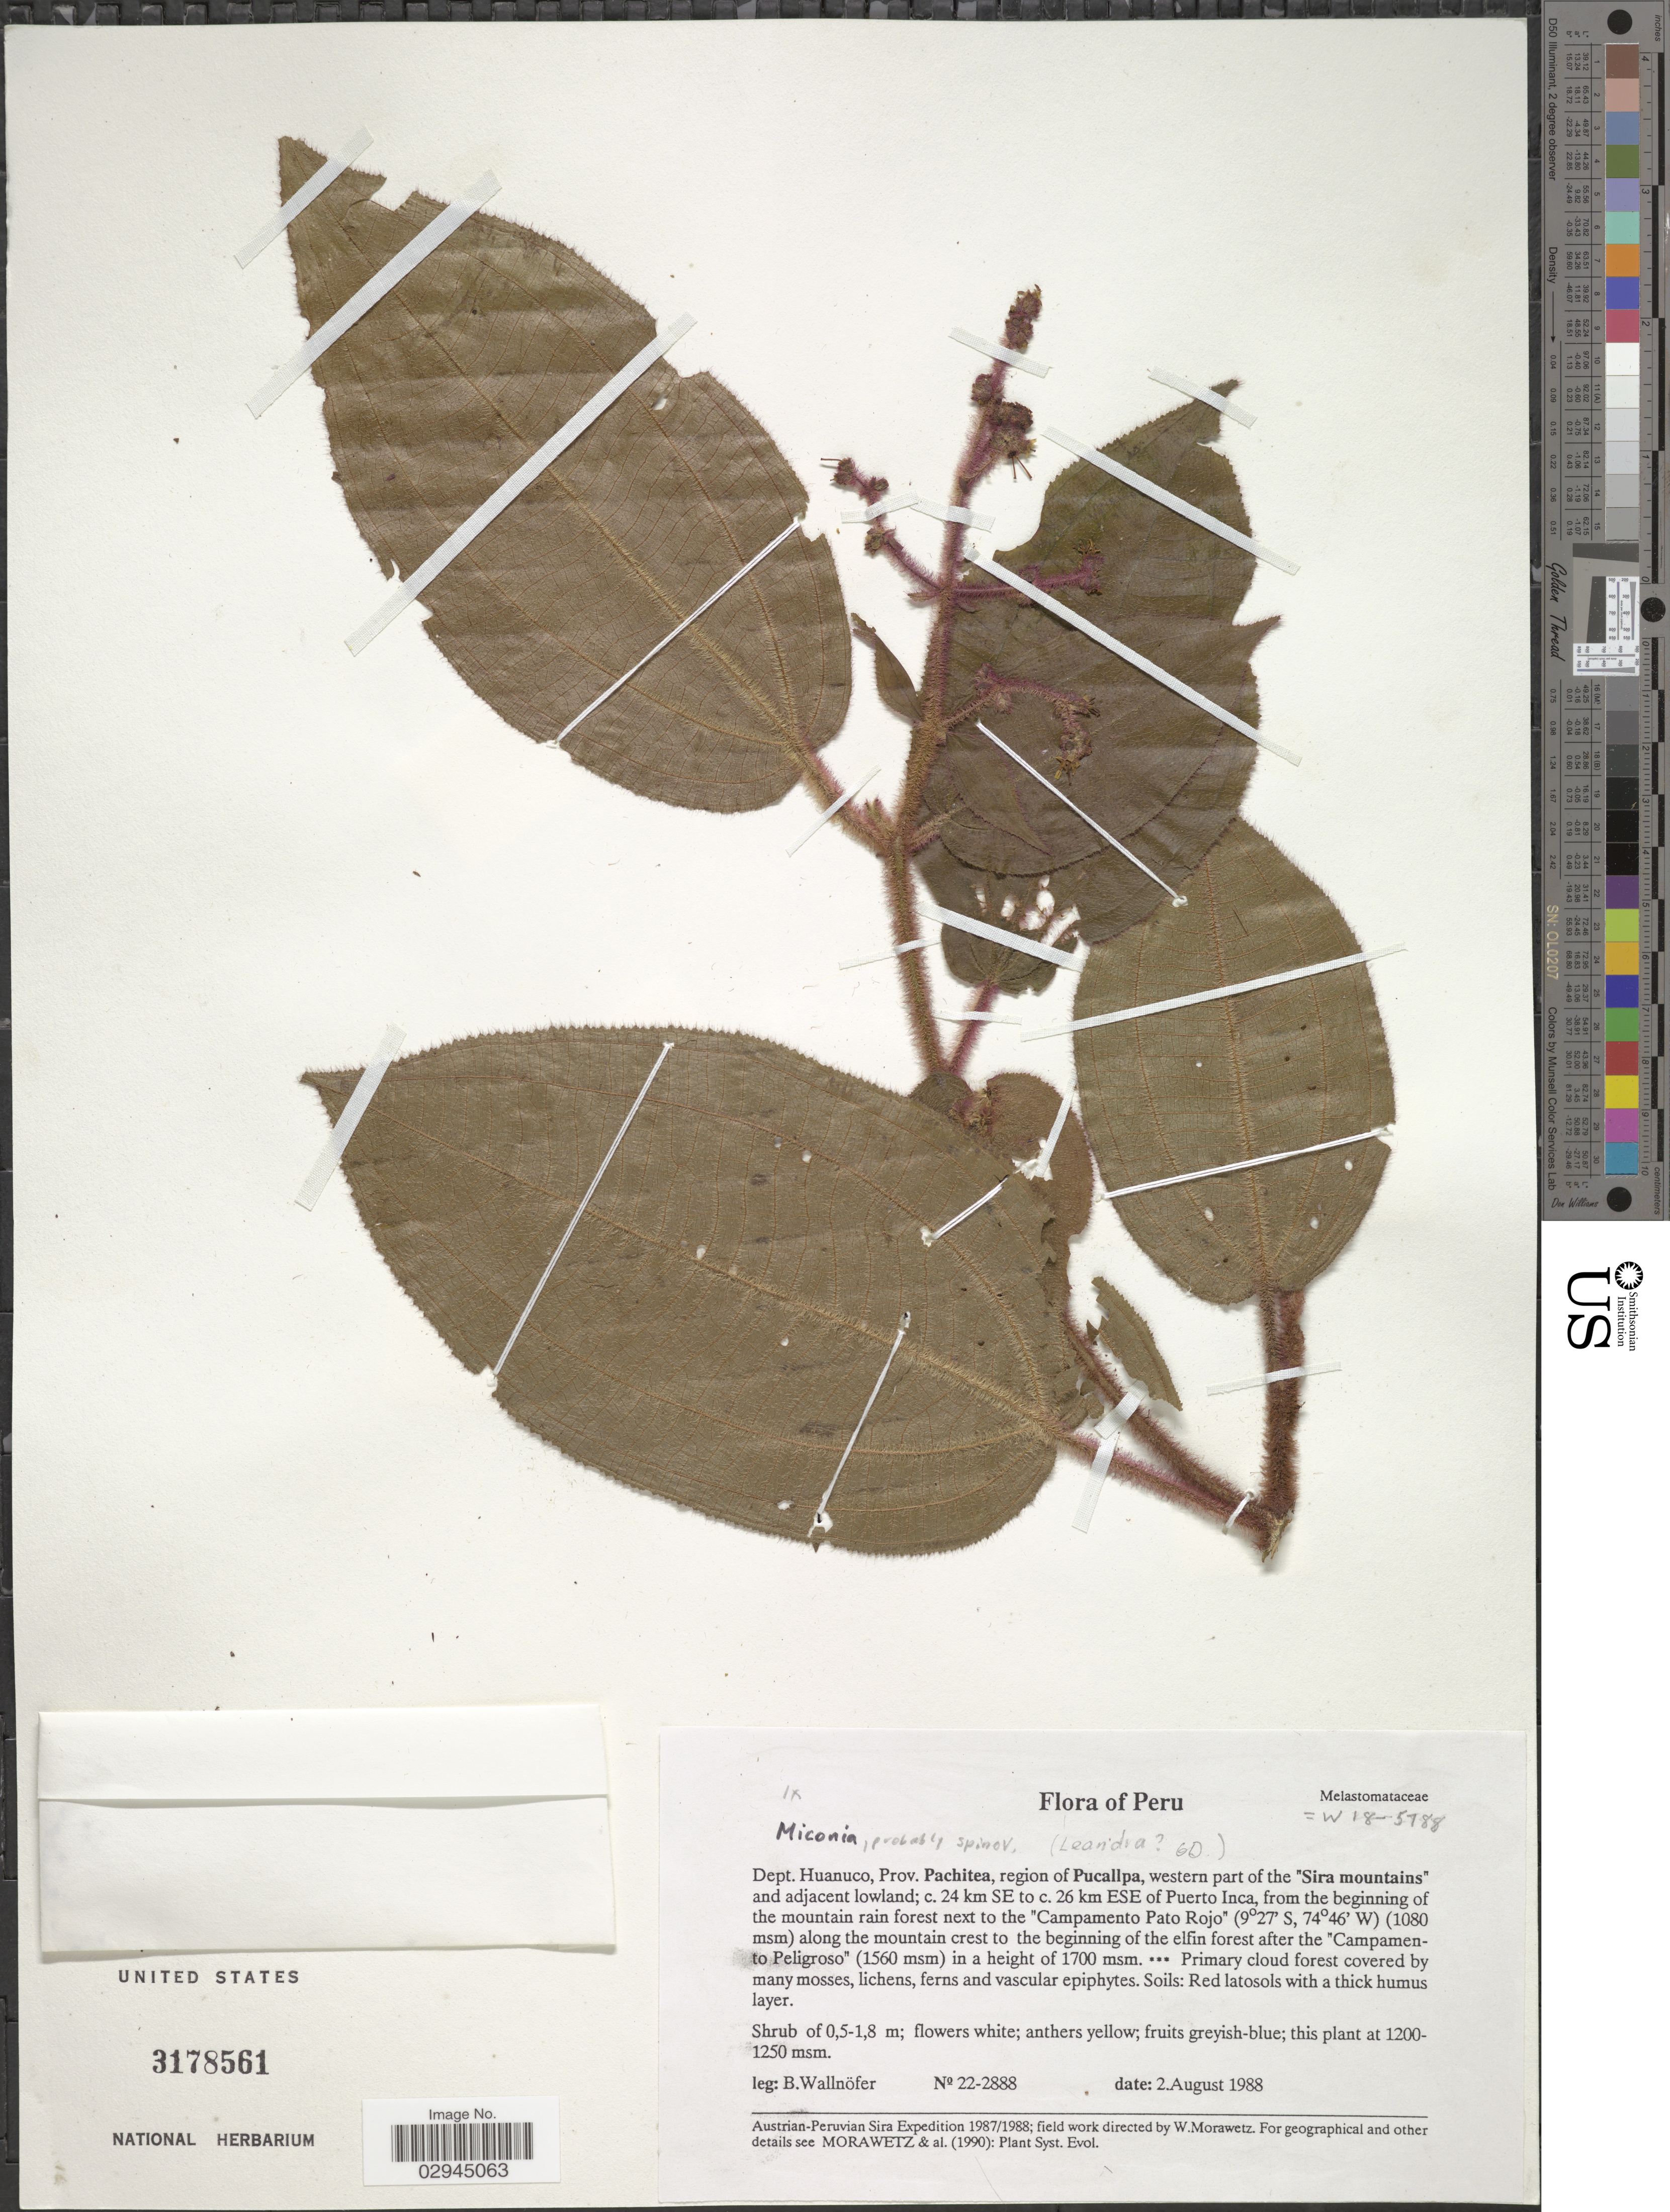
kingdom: Plantae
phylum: Tracheophyta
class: Magnoliopsida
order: Myrtales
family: Melastomataceae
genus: Miconia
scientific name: Miconia sp.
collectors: B. Wallnöfer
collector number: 22-2888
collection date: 1988-08-02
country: Peru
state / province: Huánuco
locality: Dept. Huanuco, Prov. Pachitea, region of Pucallpa, western part of the "Sira mountains" and adjacent lowland; c. 24 km SE to c. 26 km ESE of Puerto Inca, from the beginning of the mountain rain forest next to the "Campamento Pato Rojo" along the mountain crest to the beginning of the elfin forest after the "Campamento Peligroso".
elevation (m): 1200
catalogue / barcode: US 3178561